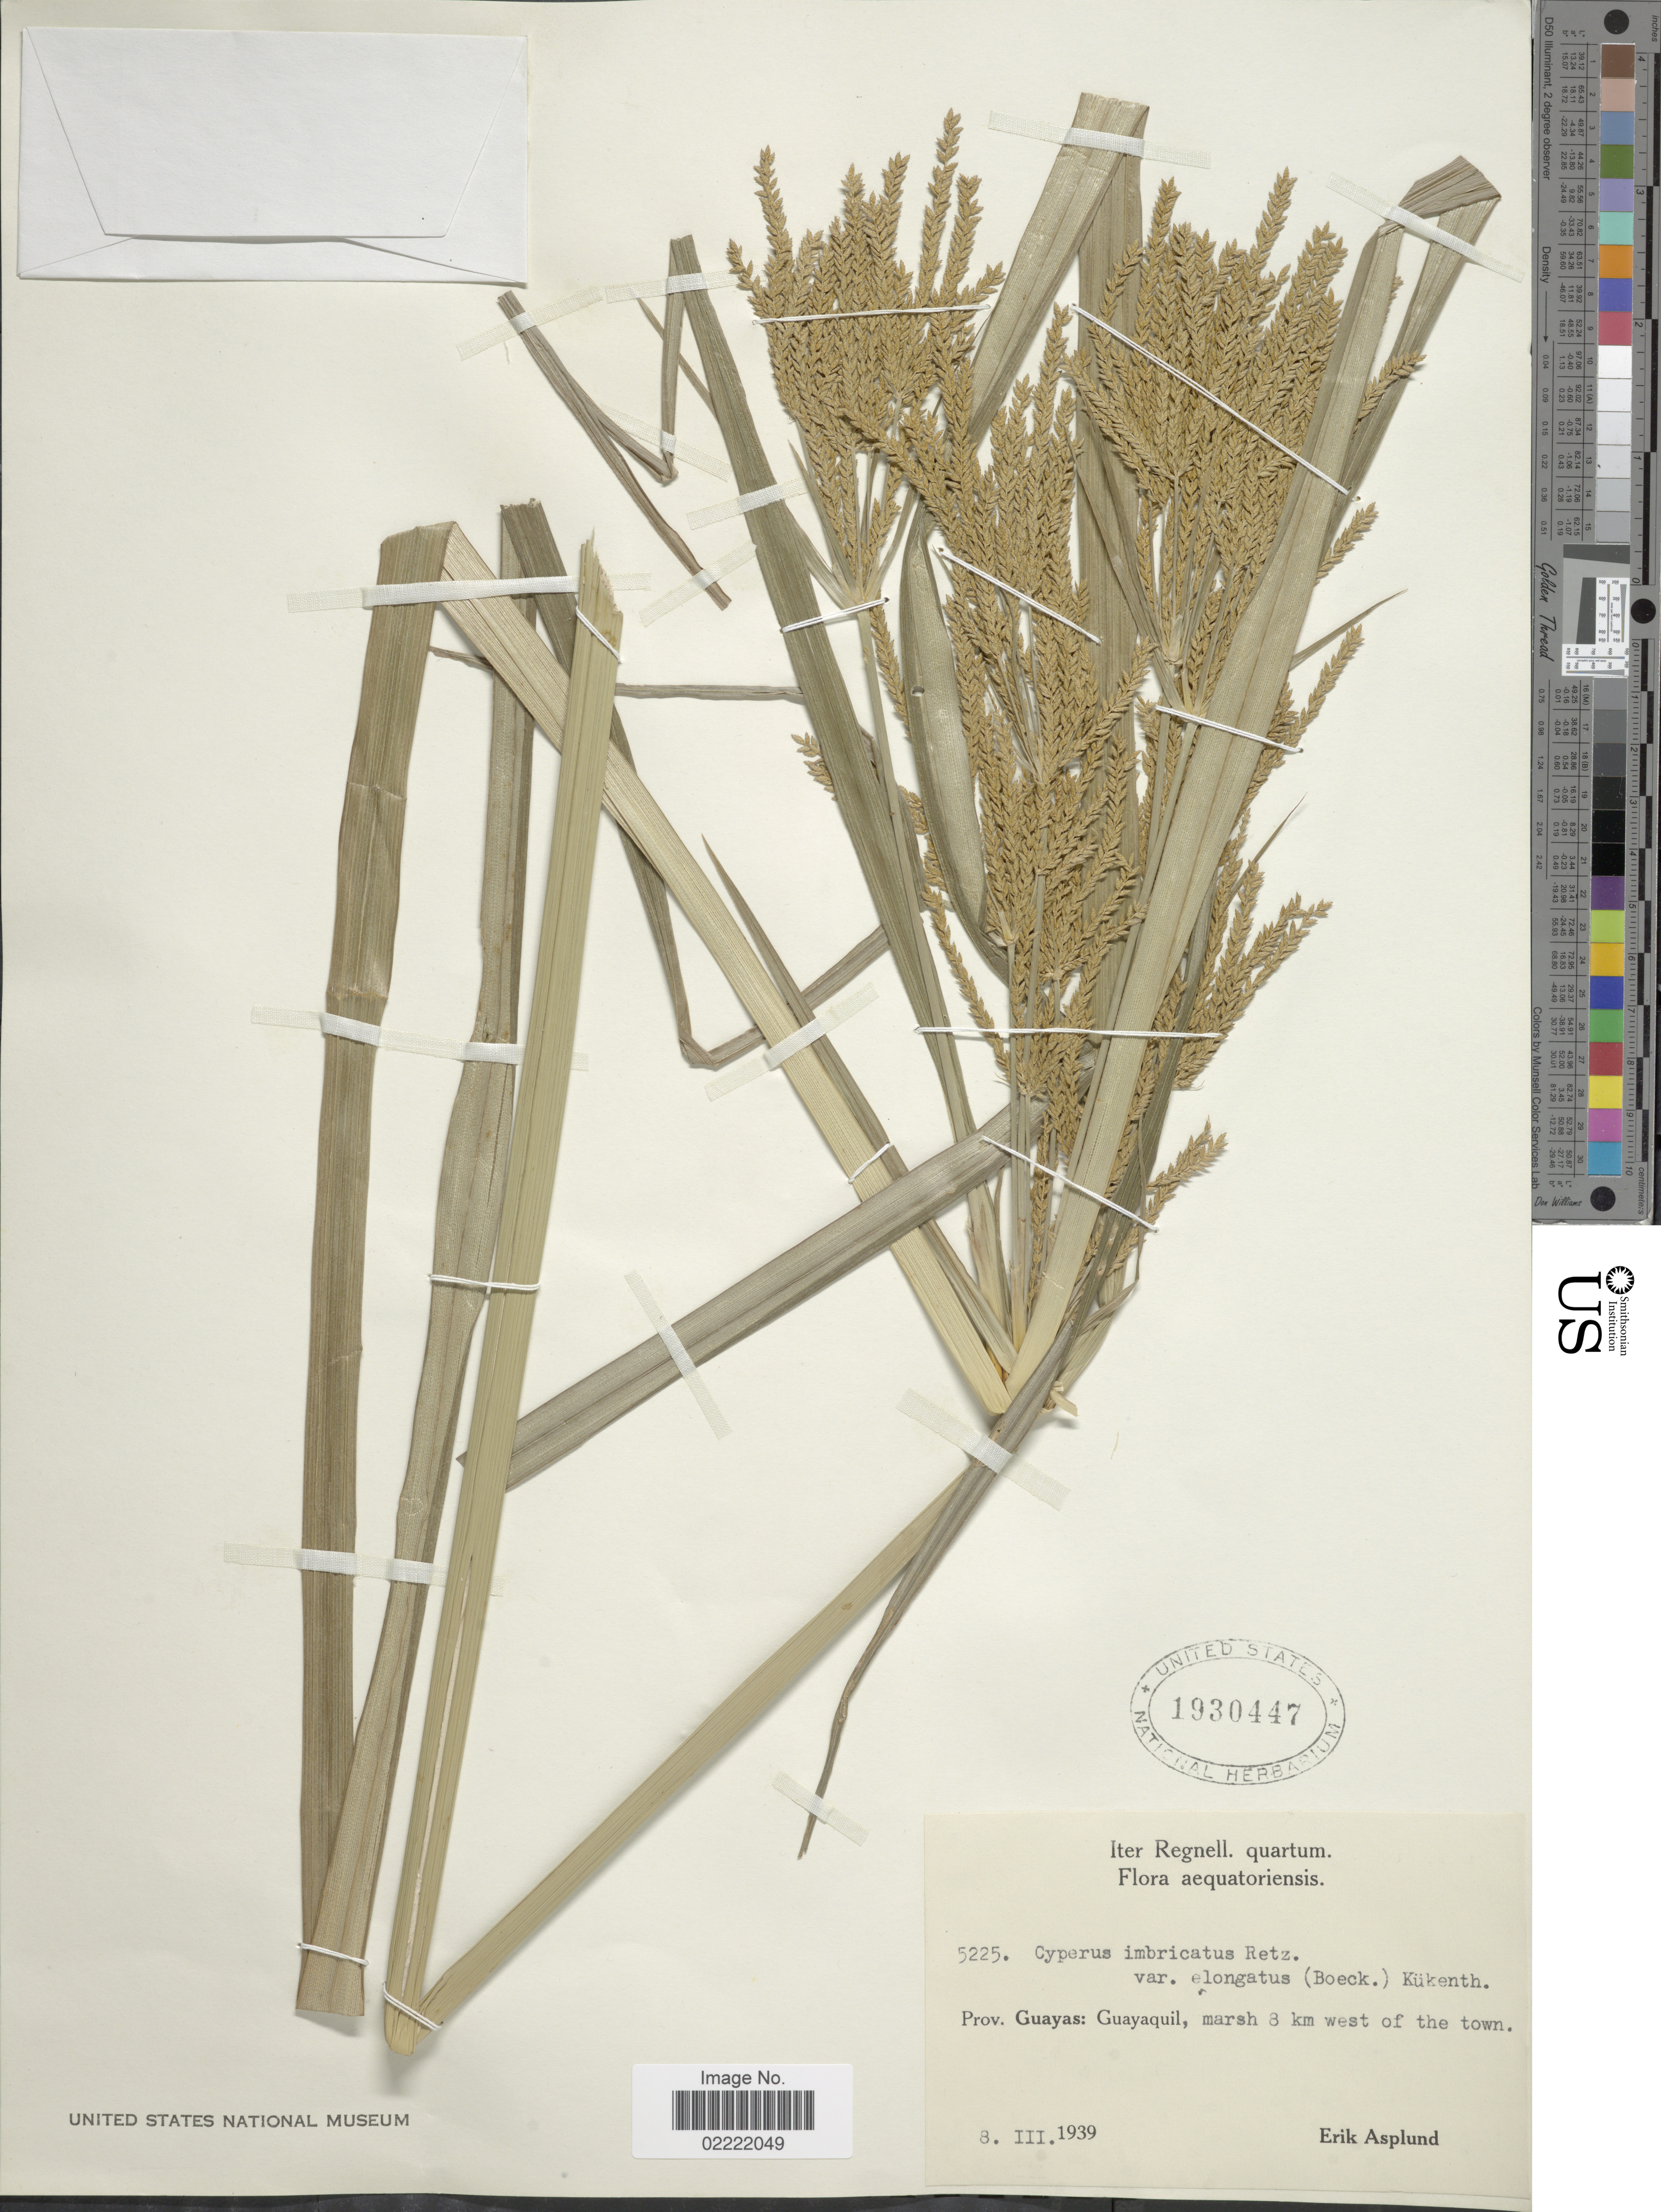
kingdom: Plantae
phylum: Tracheophyta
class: Liliopsida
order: Poales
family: Cyperaceae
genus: Cyperus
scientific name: Cyperus imbricatus Retz.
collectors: E. Asplund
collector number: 5225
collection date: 1939-03-08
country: Ecuador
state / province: Guayas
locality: Guayaquil, marsh 8 km west of town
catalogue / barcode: US 1930447